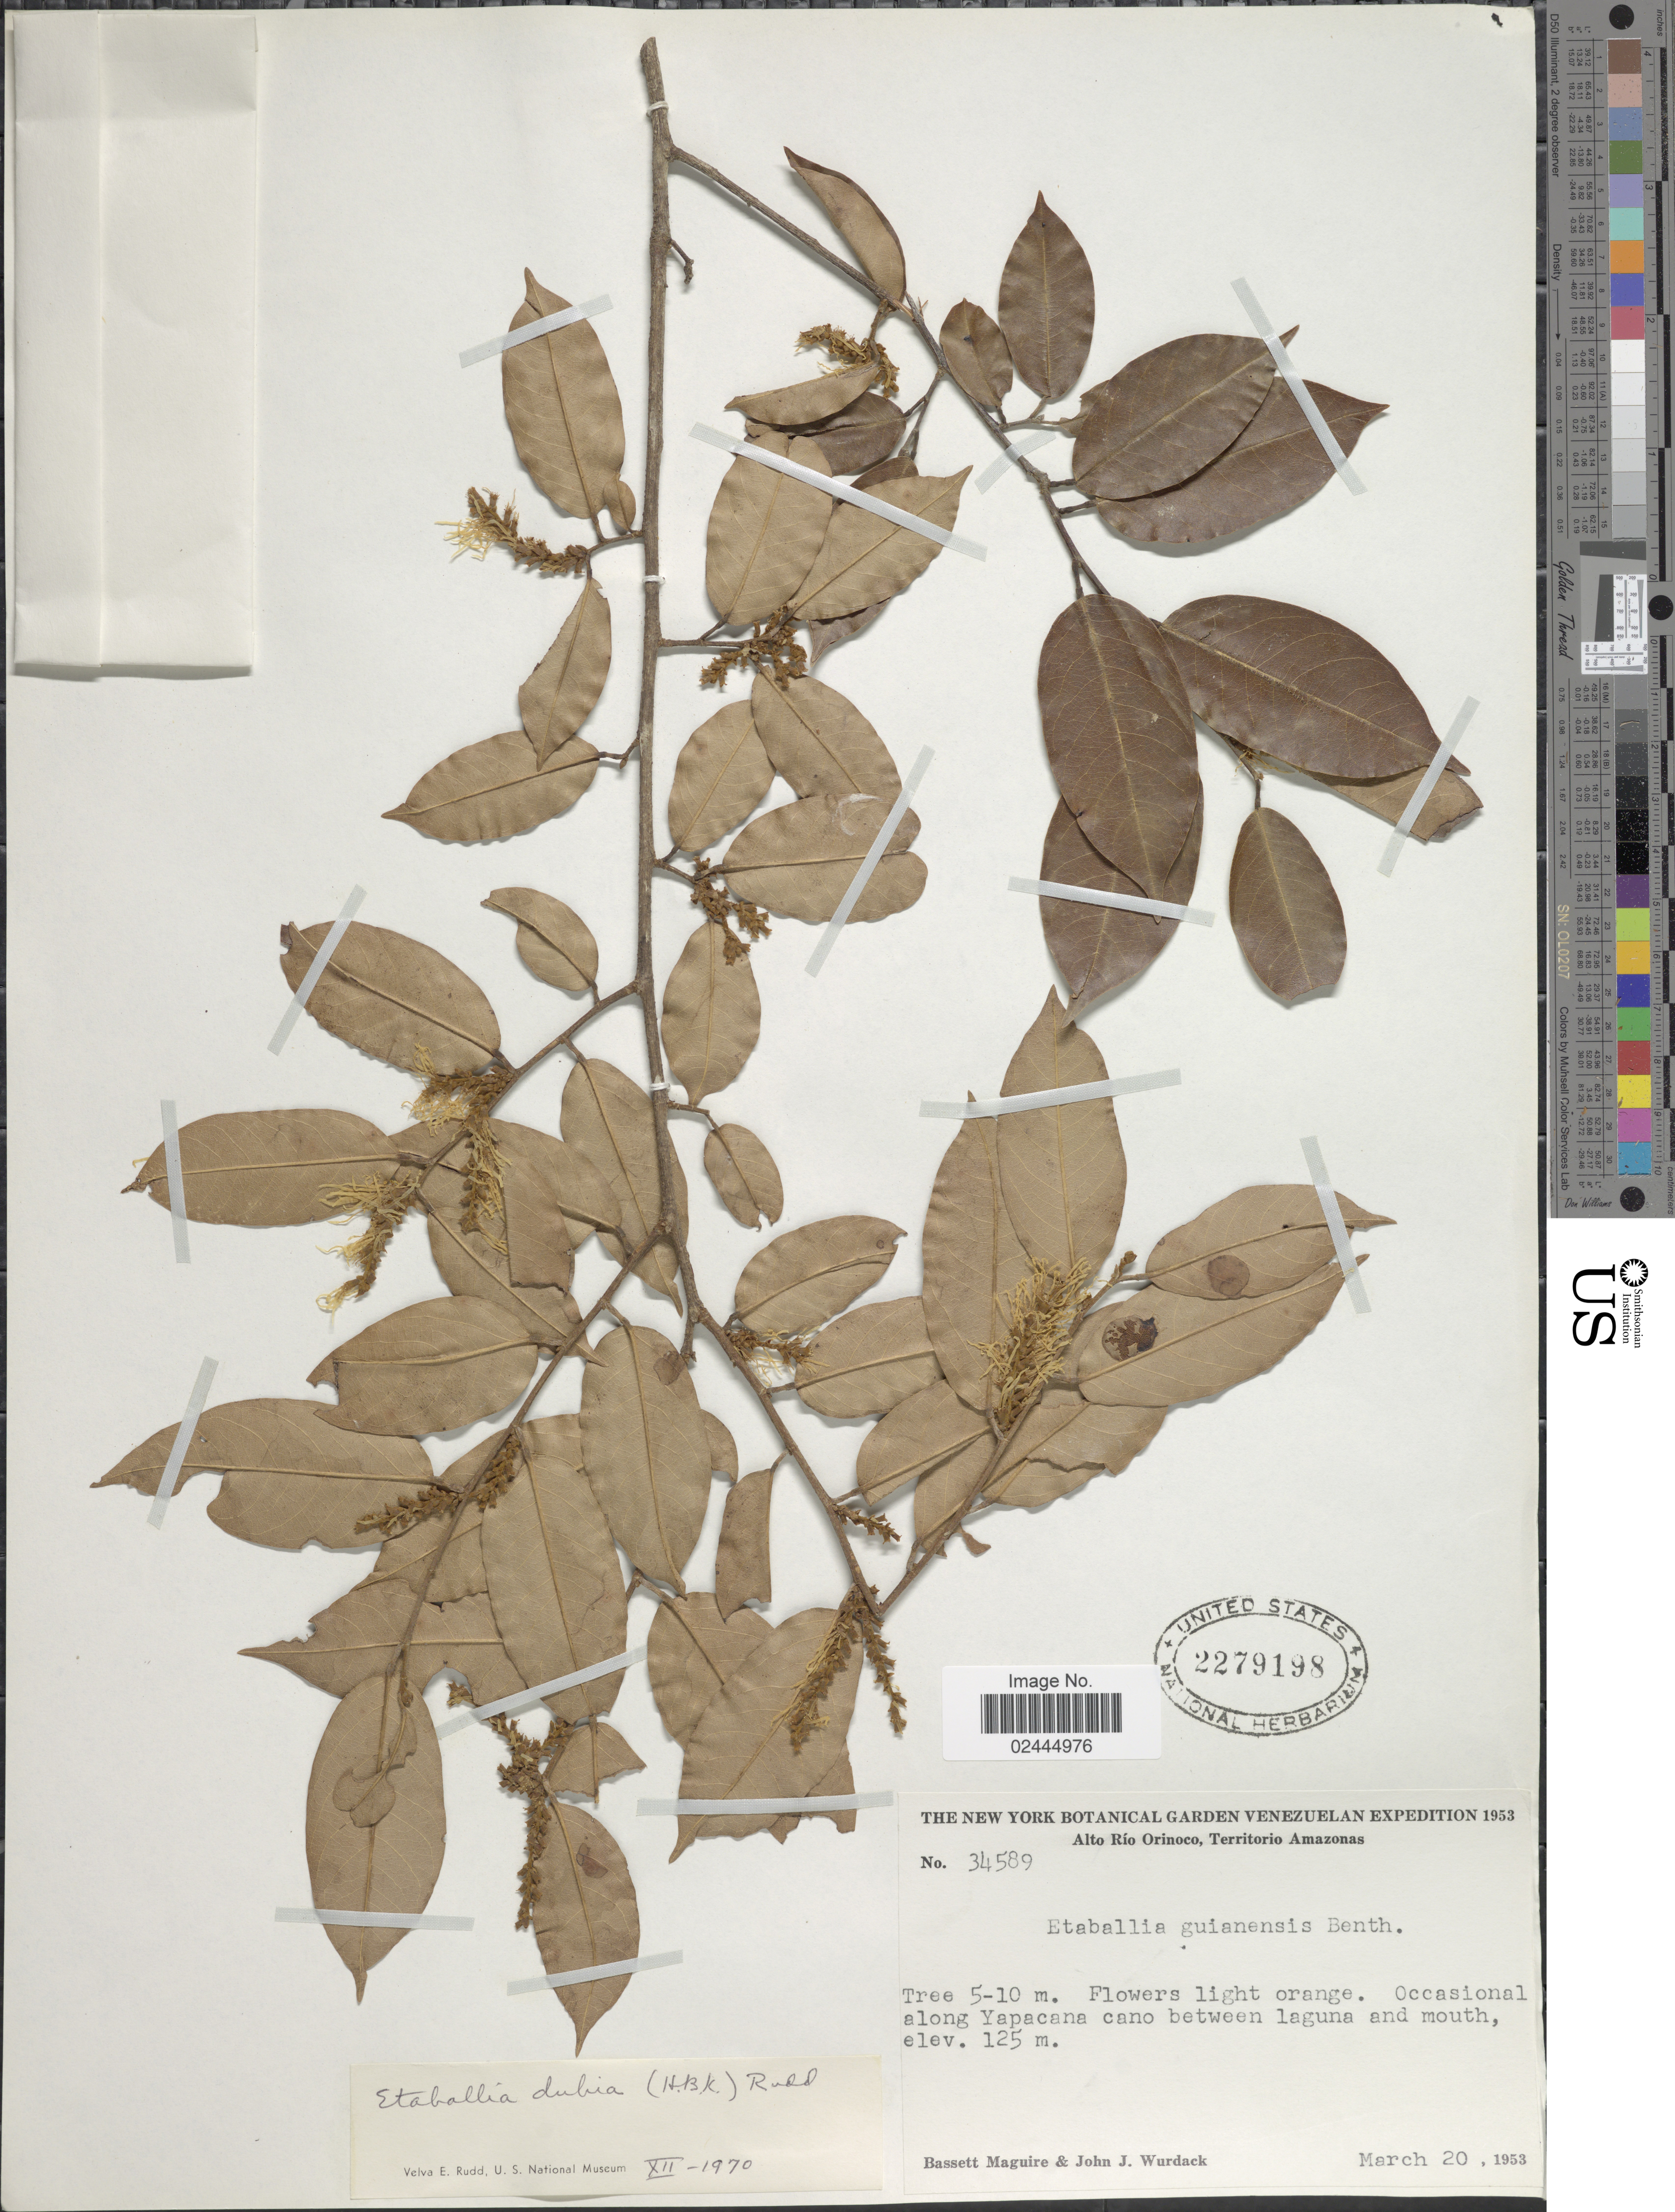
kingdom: Plantae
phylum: Tracheophyta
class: Magnoliopsida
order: Fabales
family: Fabaceae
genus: Pterocarpus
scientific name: Pterocarpus dubius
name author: (Kunth) Spreng.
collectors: B. Maguire & J. J. Wurdack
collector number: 34589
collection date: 1953-03-20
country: Venezuela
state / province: Amazonas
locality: Alto Rio Orinoco, Territorio Amazonas, Occasional along Yapacana cano between laguna and mouth.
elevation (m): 125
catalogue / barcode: US 2279198